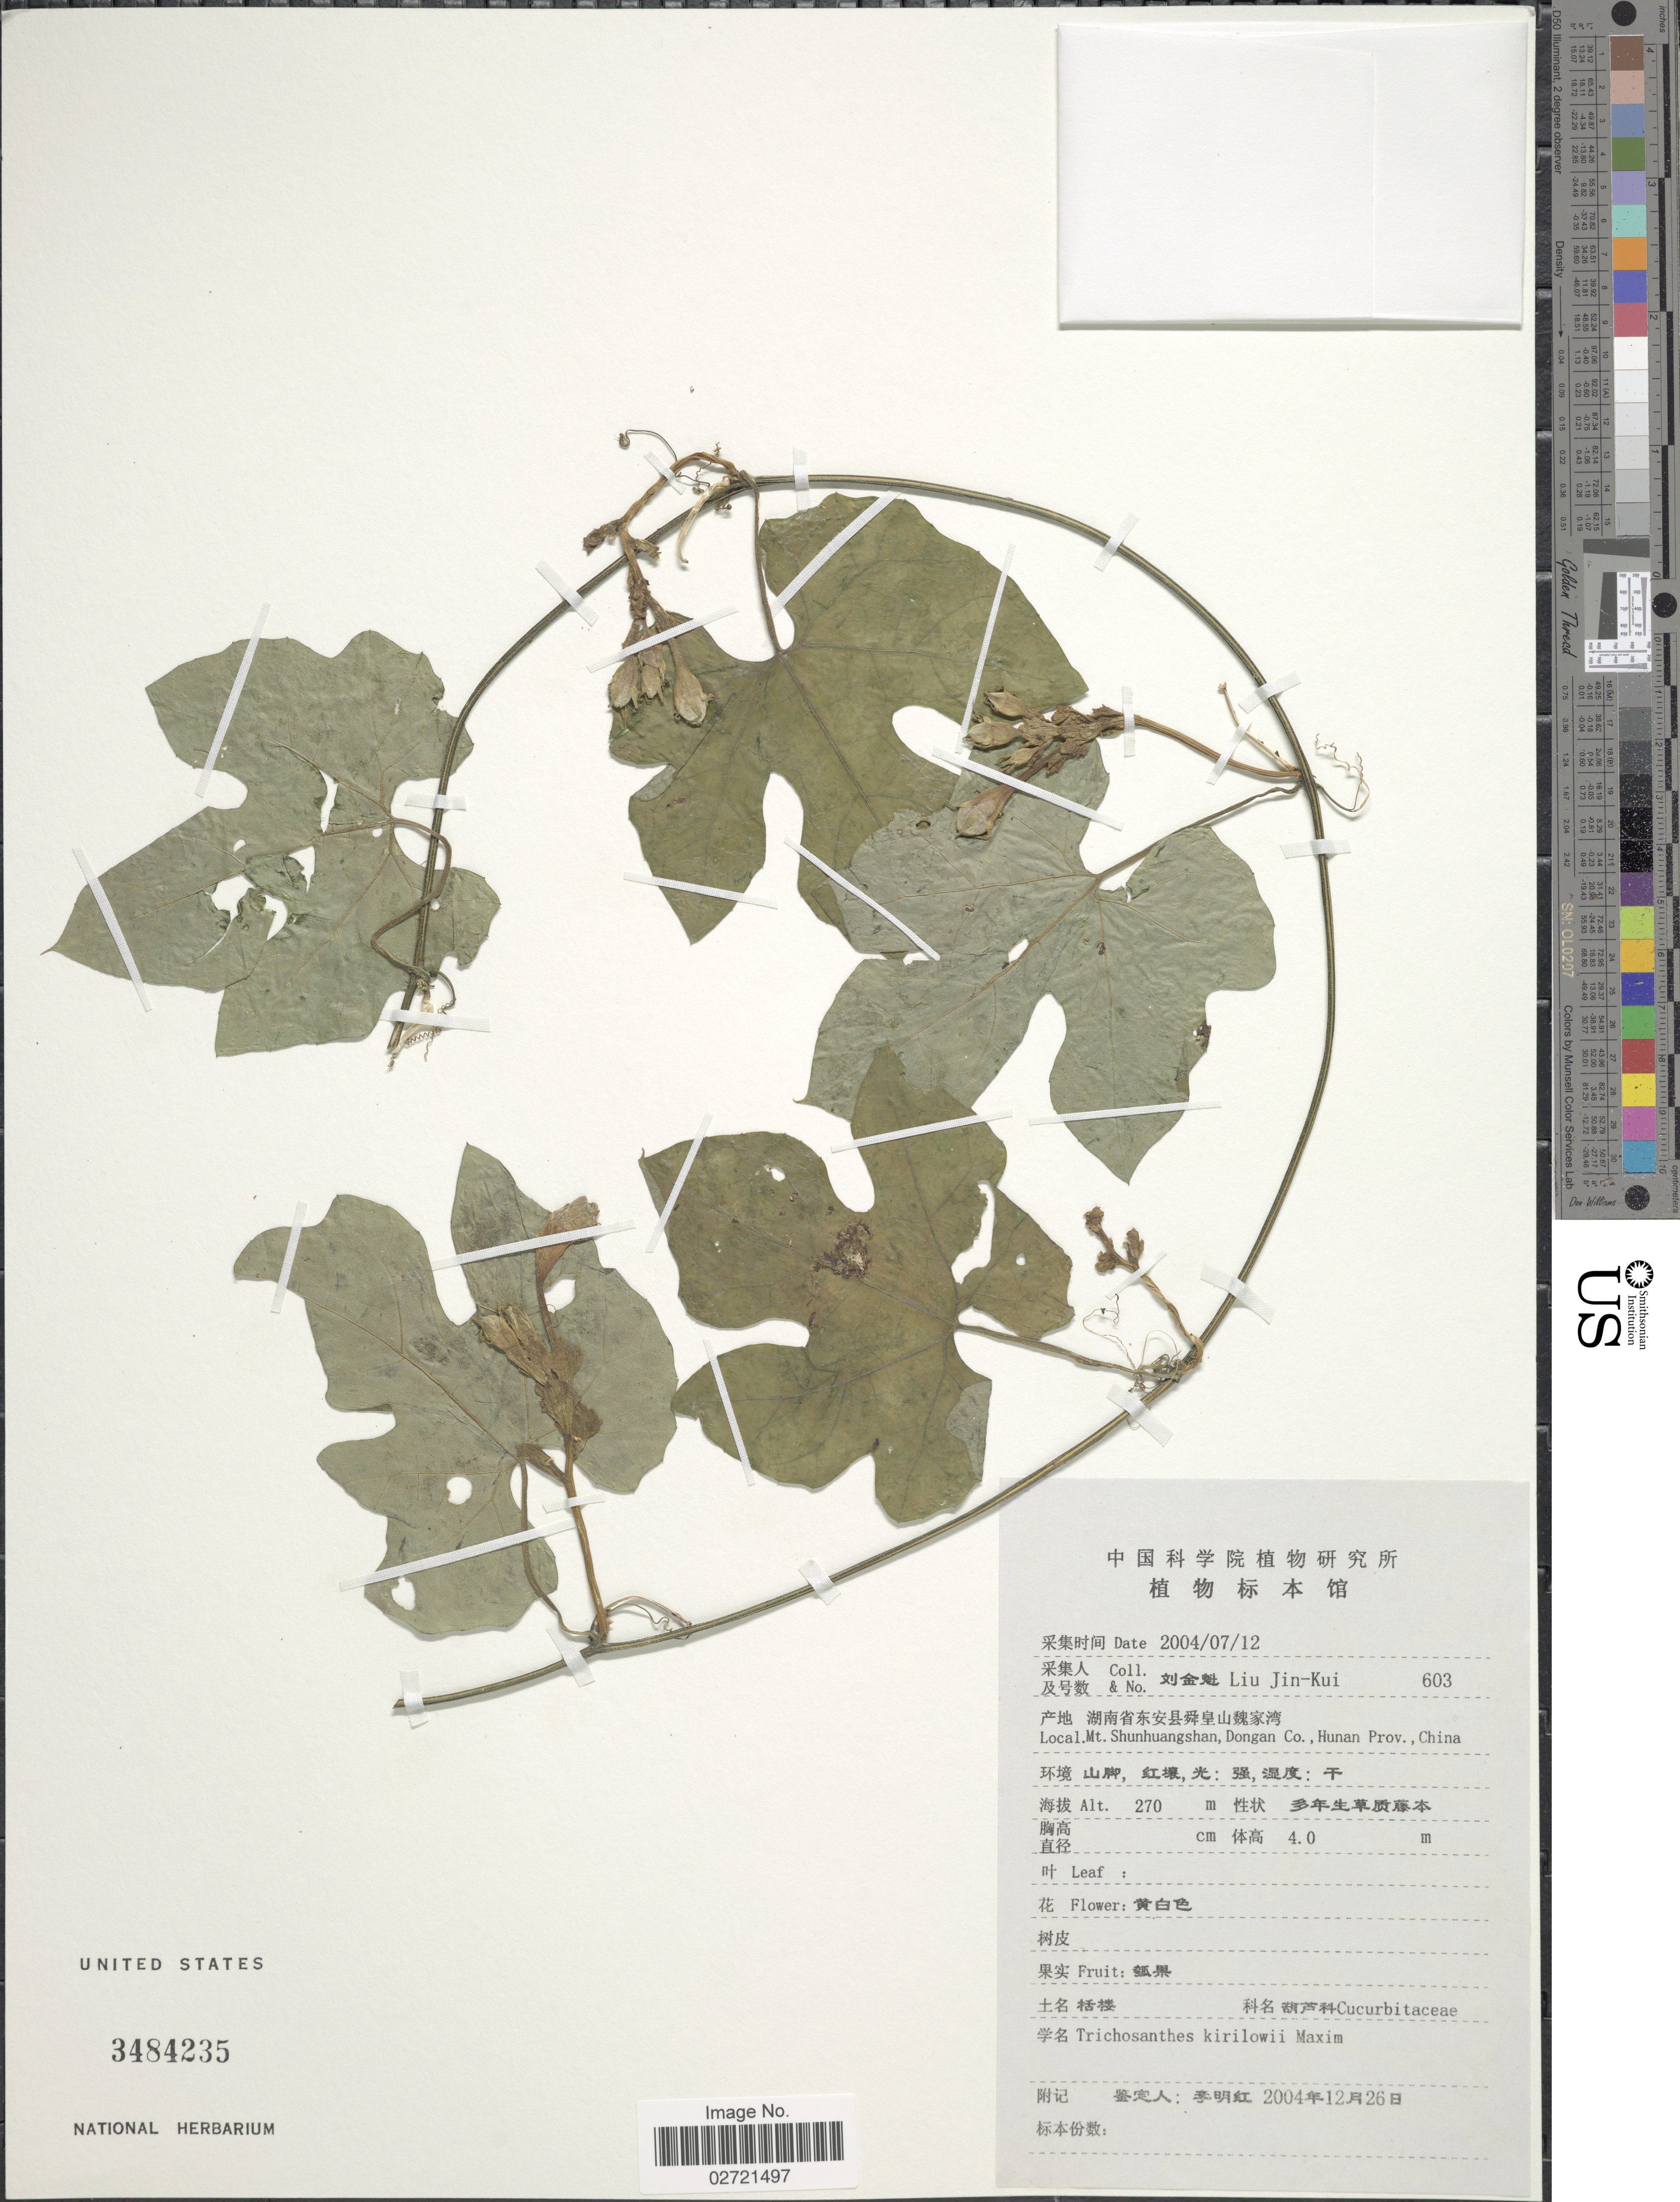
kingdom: Plantae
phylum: Tracheophyta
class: Magnoliopsida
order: Cucurbitales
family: Cucurbitaceae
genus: Trichosanthes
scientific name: Trichosanthes kirilowii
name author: Maxim.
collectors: Liu Jin-Kui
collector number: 603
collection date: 2004-07-12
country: China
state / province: Hunan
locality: Mt. Shunhuangshan, Dongan Co., Hunan Prov., China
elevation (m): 270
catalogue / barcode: US 3484235